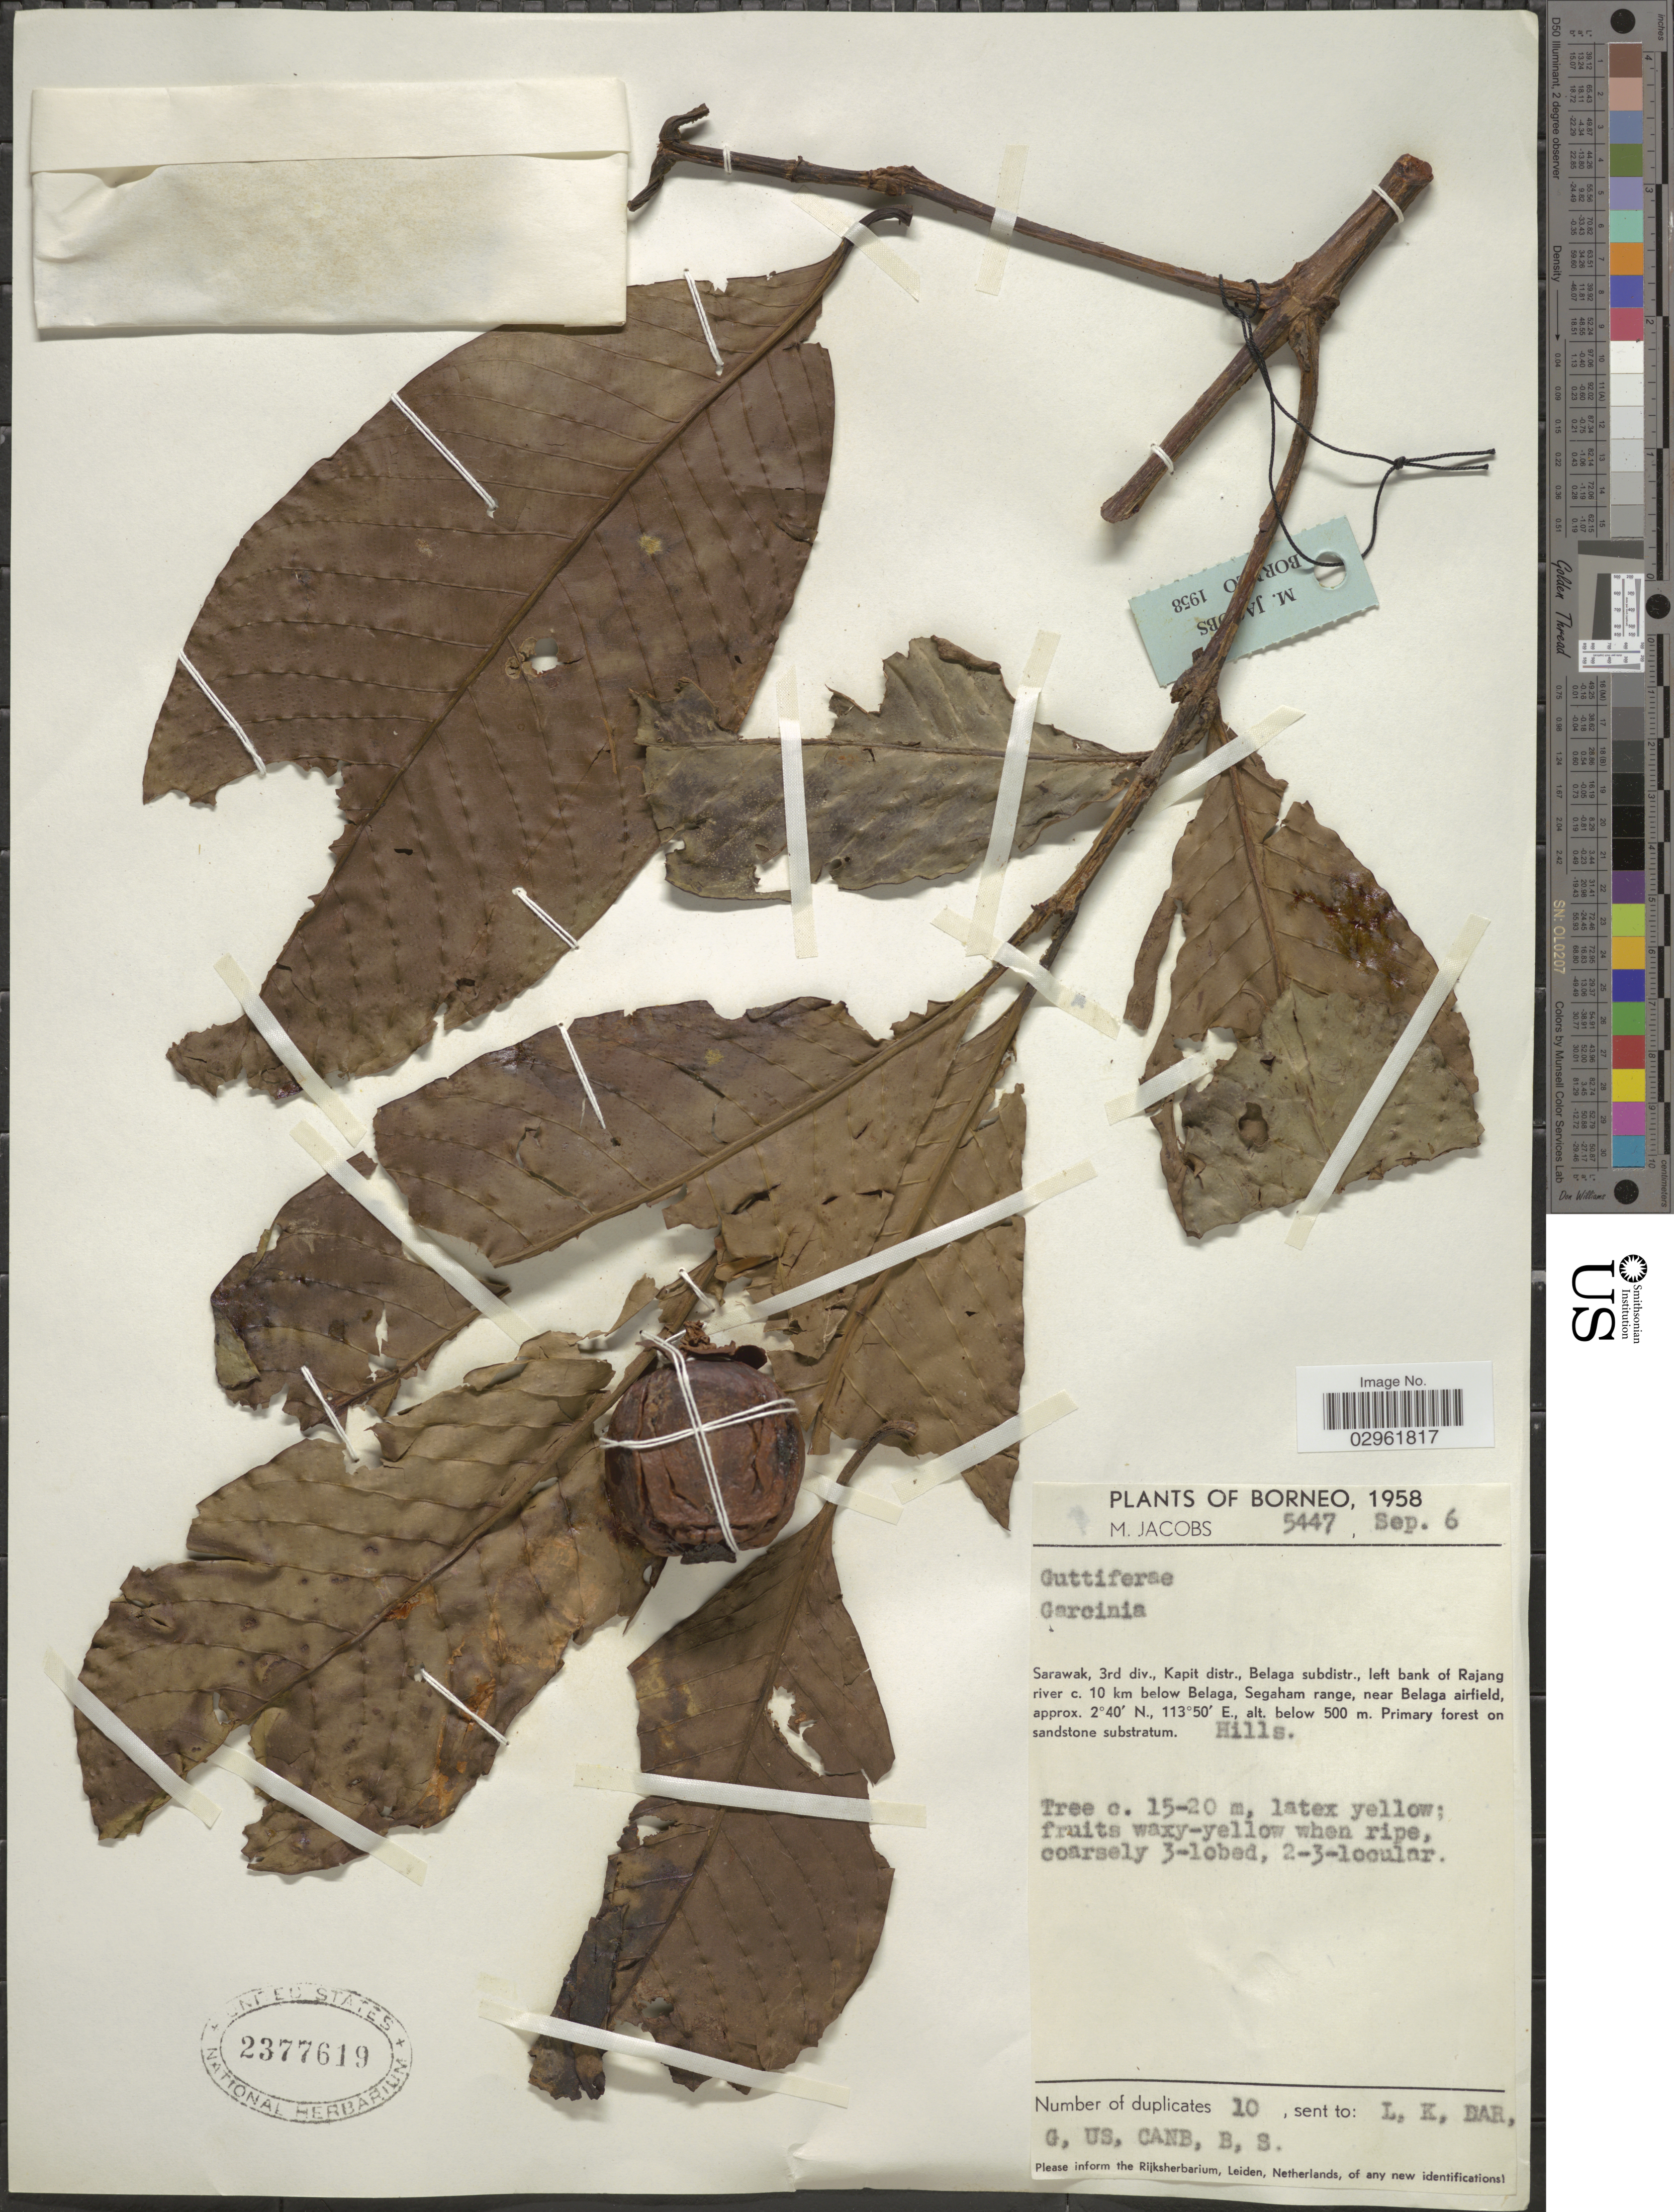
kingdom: Plantae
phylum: Tracheophyta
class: Magnoliopsida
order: Malpighiales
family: Clusiaceae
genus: Garcinia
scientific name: Garcinia sp.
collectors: M. Jacobs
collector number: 5447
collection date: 1958-09-06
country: Malaysia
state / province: Sarawak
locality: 3rd div., Kapit distr., Belaga subdistr., left bank of Rajang river, c. 10 km below Belaga, Segaham range, near Belaga airfield.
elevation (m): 500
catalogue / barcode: US 2377619